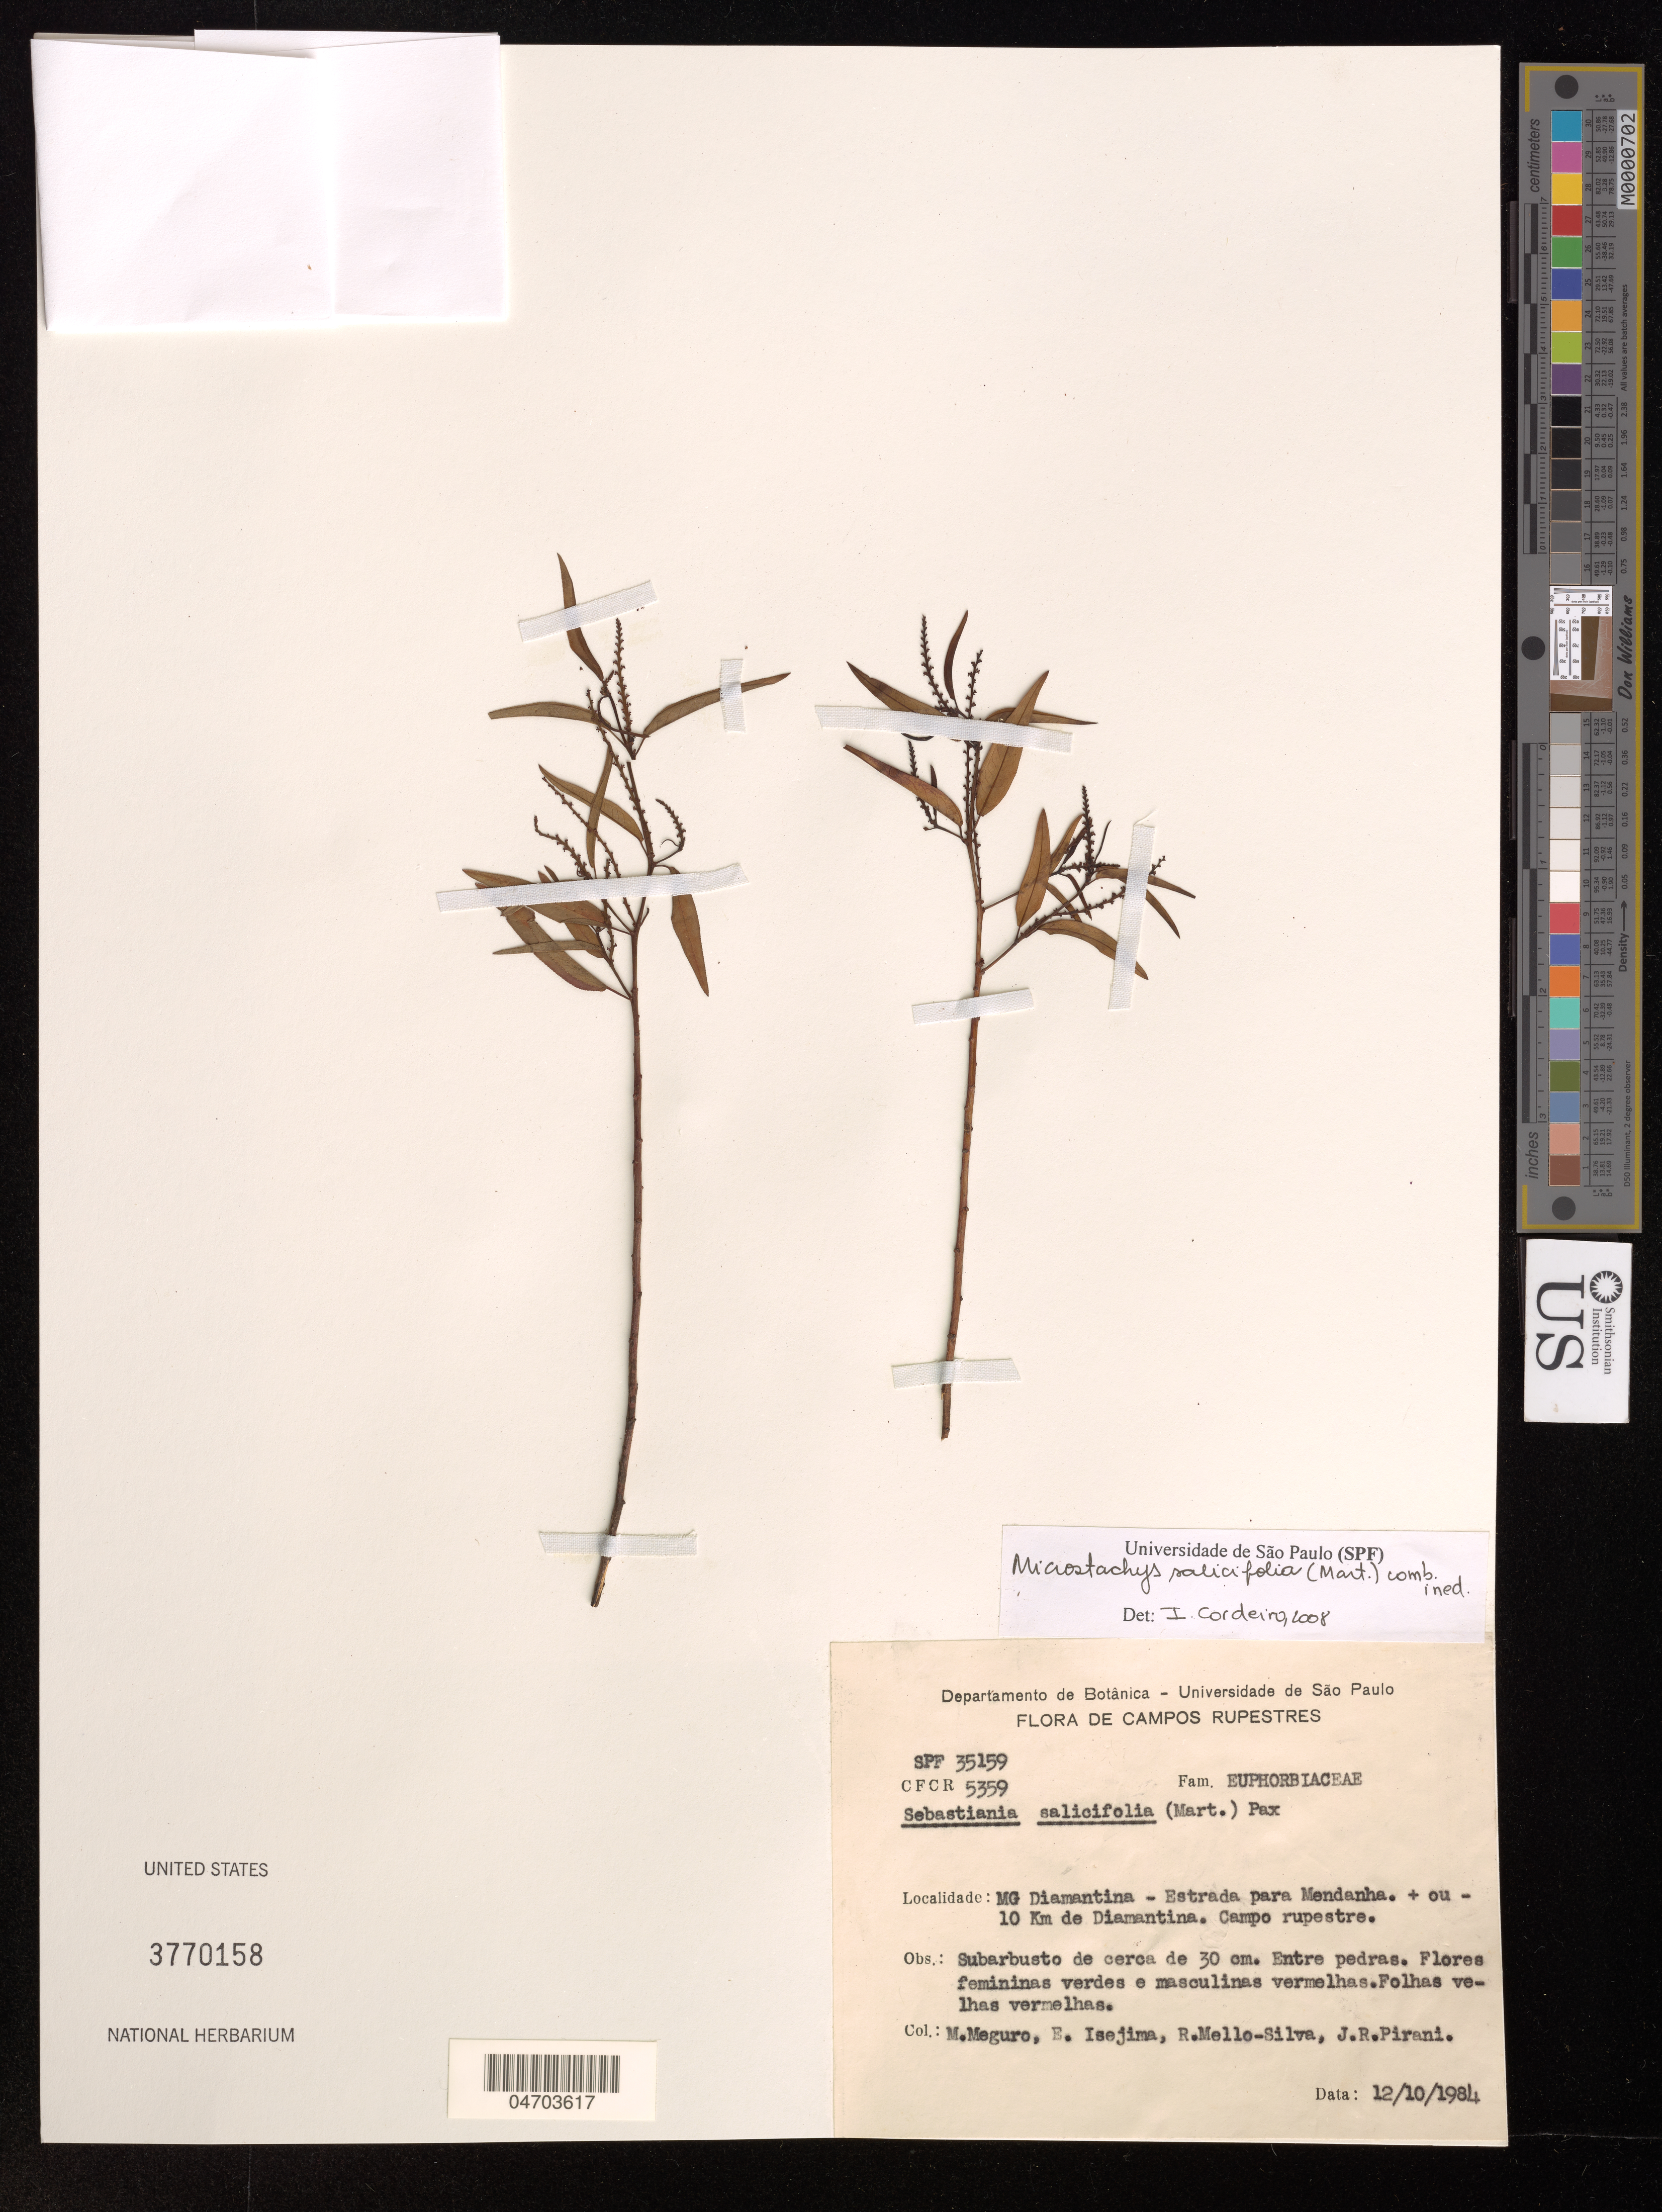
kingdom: Plantae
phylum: Tracheophyta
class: Magnoliopsida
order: Malpighiales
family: Euphorbiaceae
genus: Microstachys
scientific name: Microstachys salicifolia (Mart.) comb. ined.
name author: (Mart.) M.J. Silva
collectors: M. Meguro, E. Isejima, R. Mello Silva & J. R. Pirani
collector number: SPF 35159/CFCR 5359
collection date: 1984-10-12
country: Brazil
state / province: Minas Gerais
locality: MG Diamantina - Estrada para Mendanha. + ou 10 Km de Diamantina. Campo rupestre.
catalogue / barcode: US 3770158